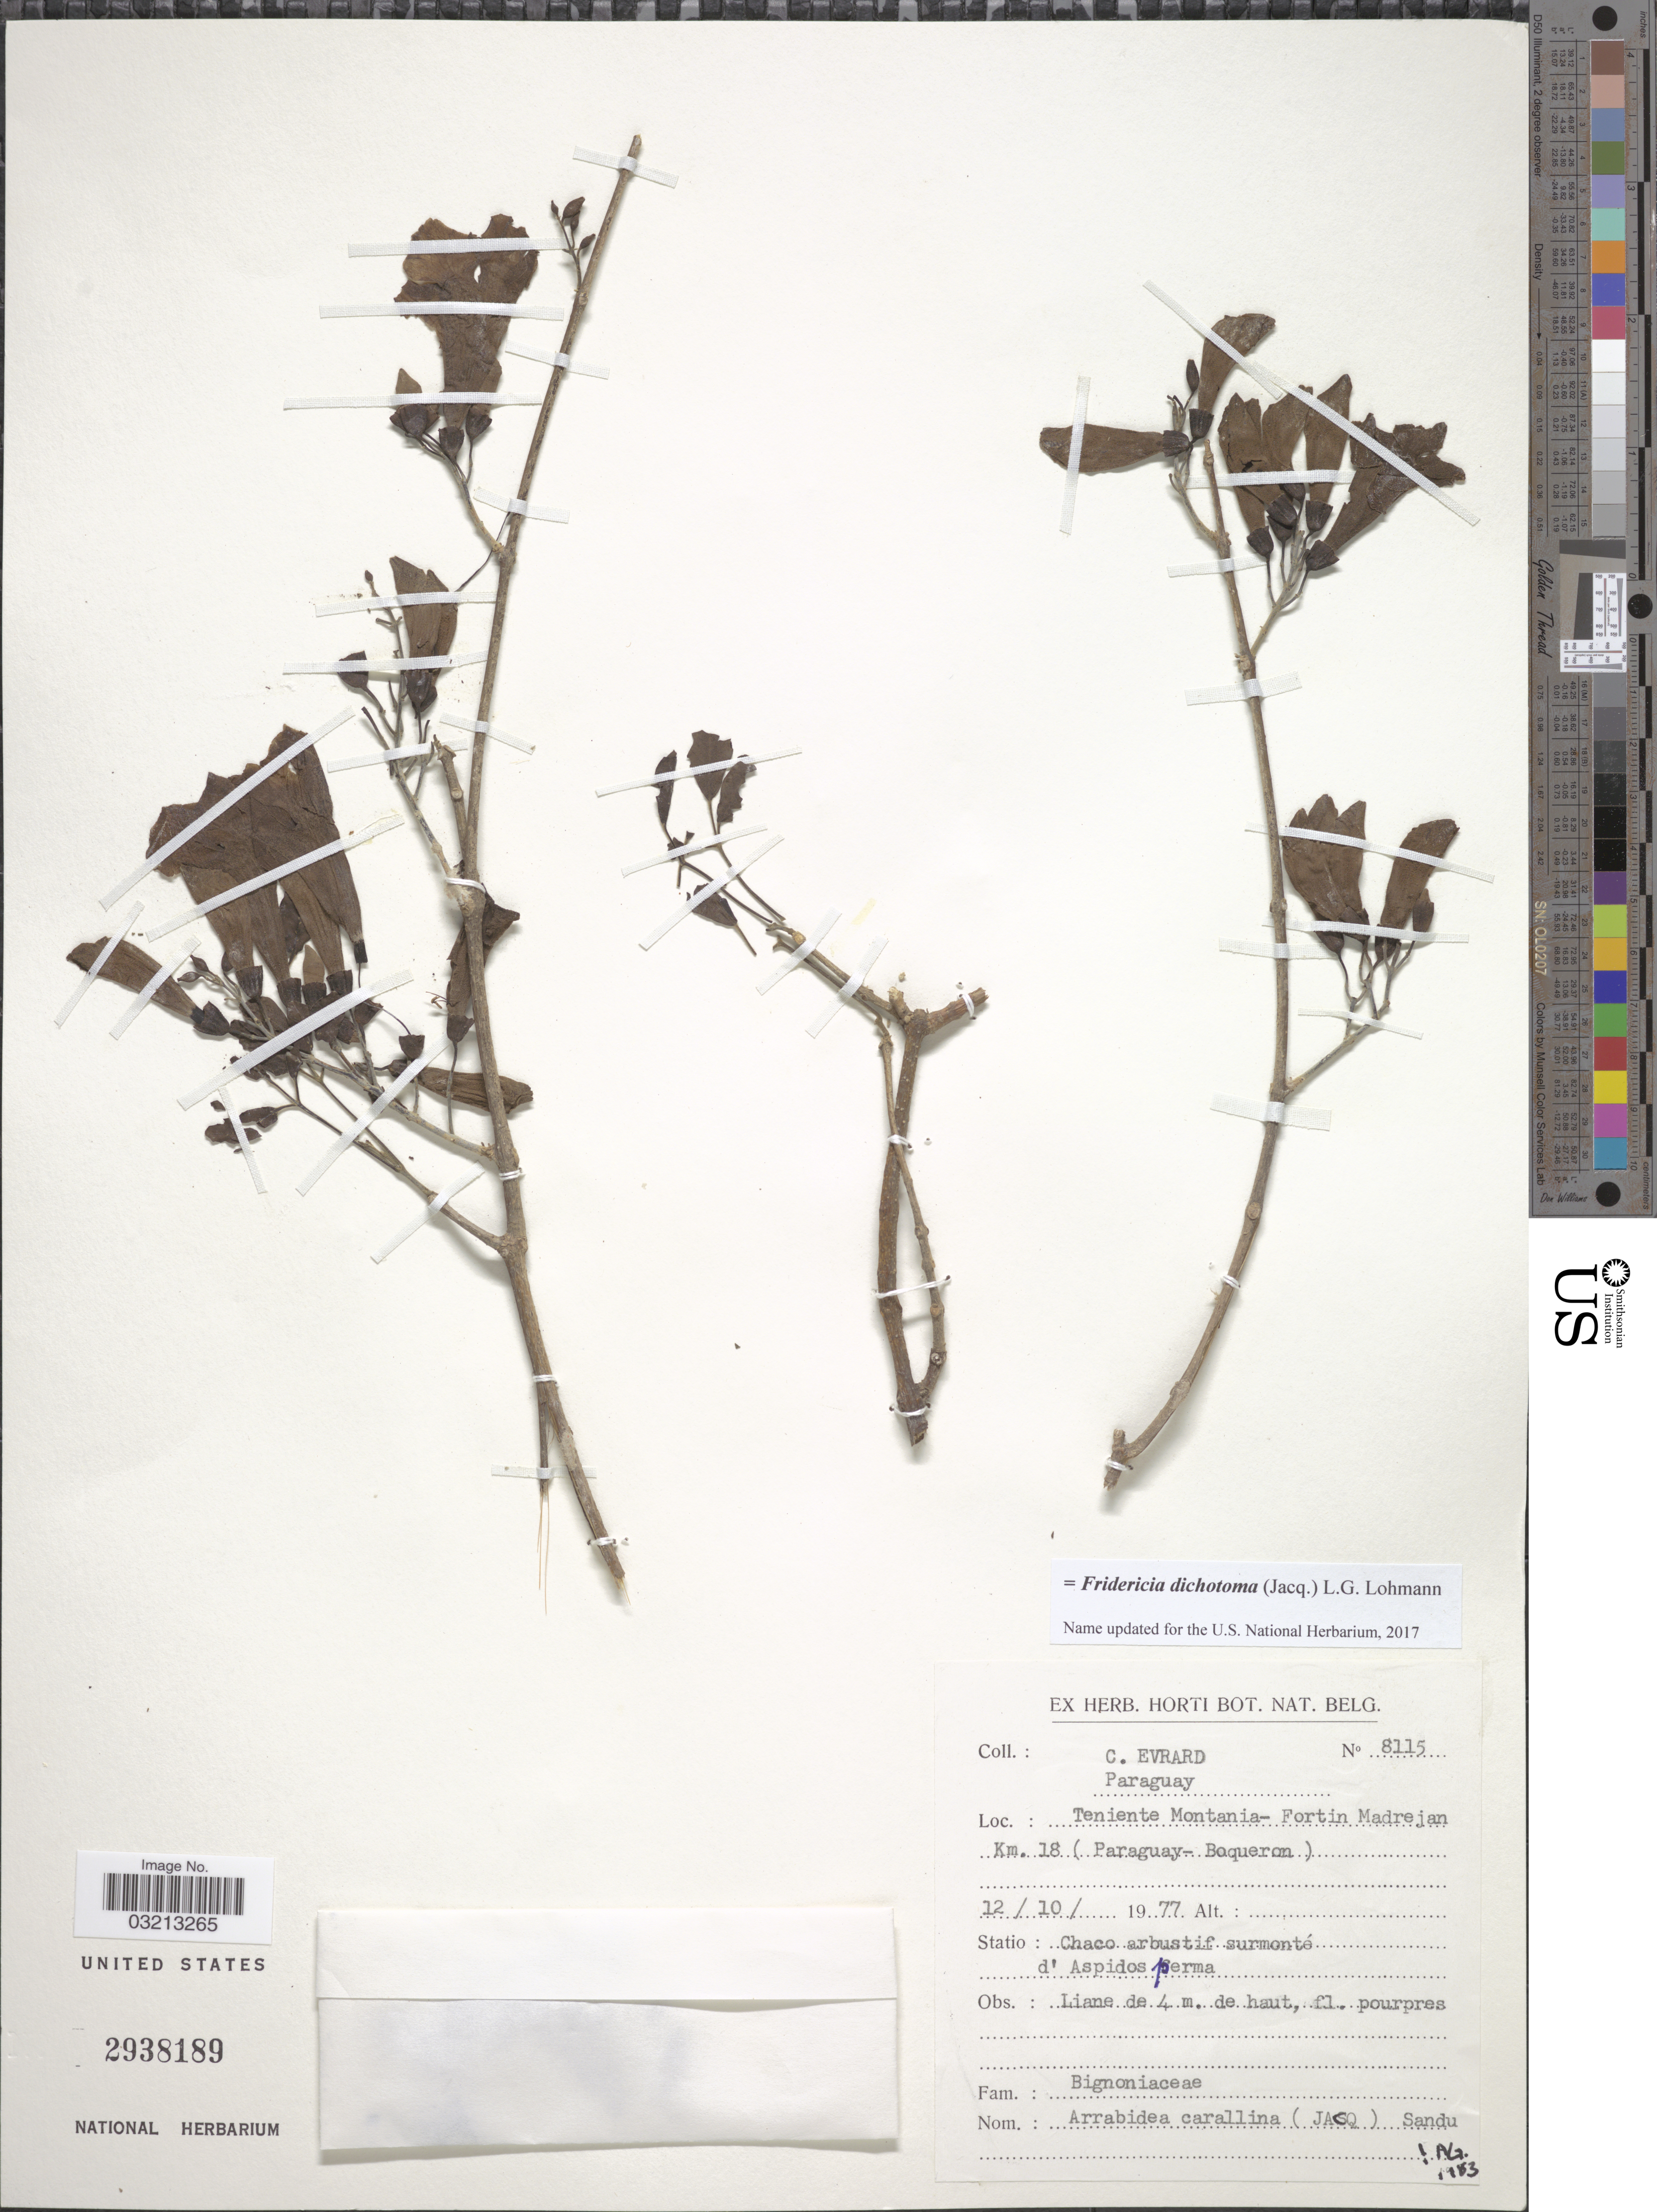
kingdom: Plantae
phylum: Tracheophyta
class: Magnoliopsida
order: Lamiales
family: Bignoniaceae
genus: Fridericia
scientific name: Fridericia dichotoma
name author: (Jacq.) L.G. Lohmann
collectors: C. Evrard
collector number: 8115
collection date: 1977-10-12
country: Paraguay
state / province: Boqueron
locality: Teniente Montania - Fortin Madrejan Km. 18 (Paraguay-Boqueron).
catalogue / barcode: US 2938189